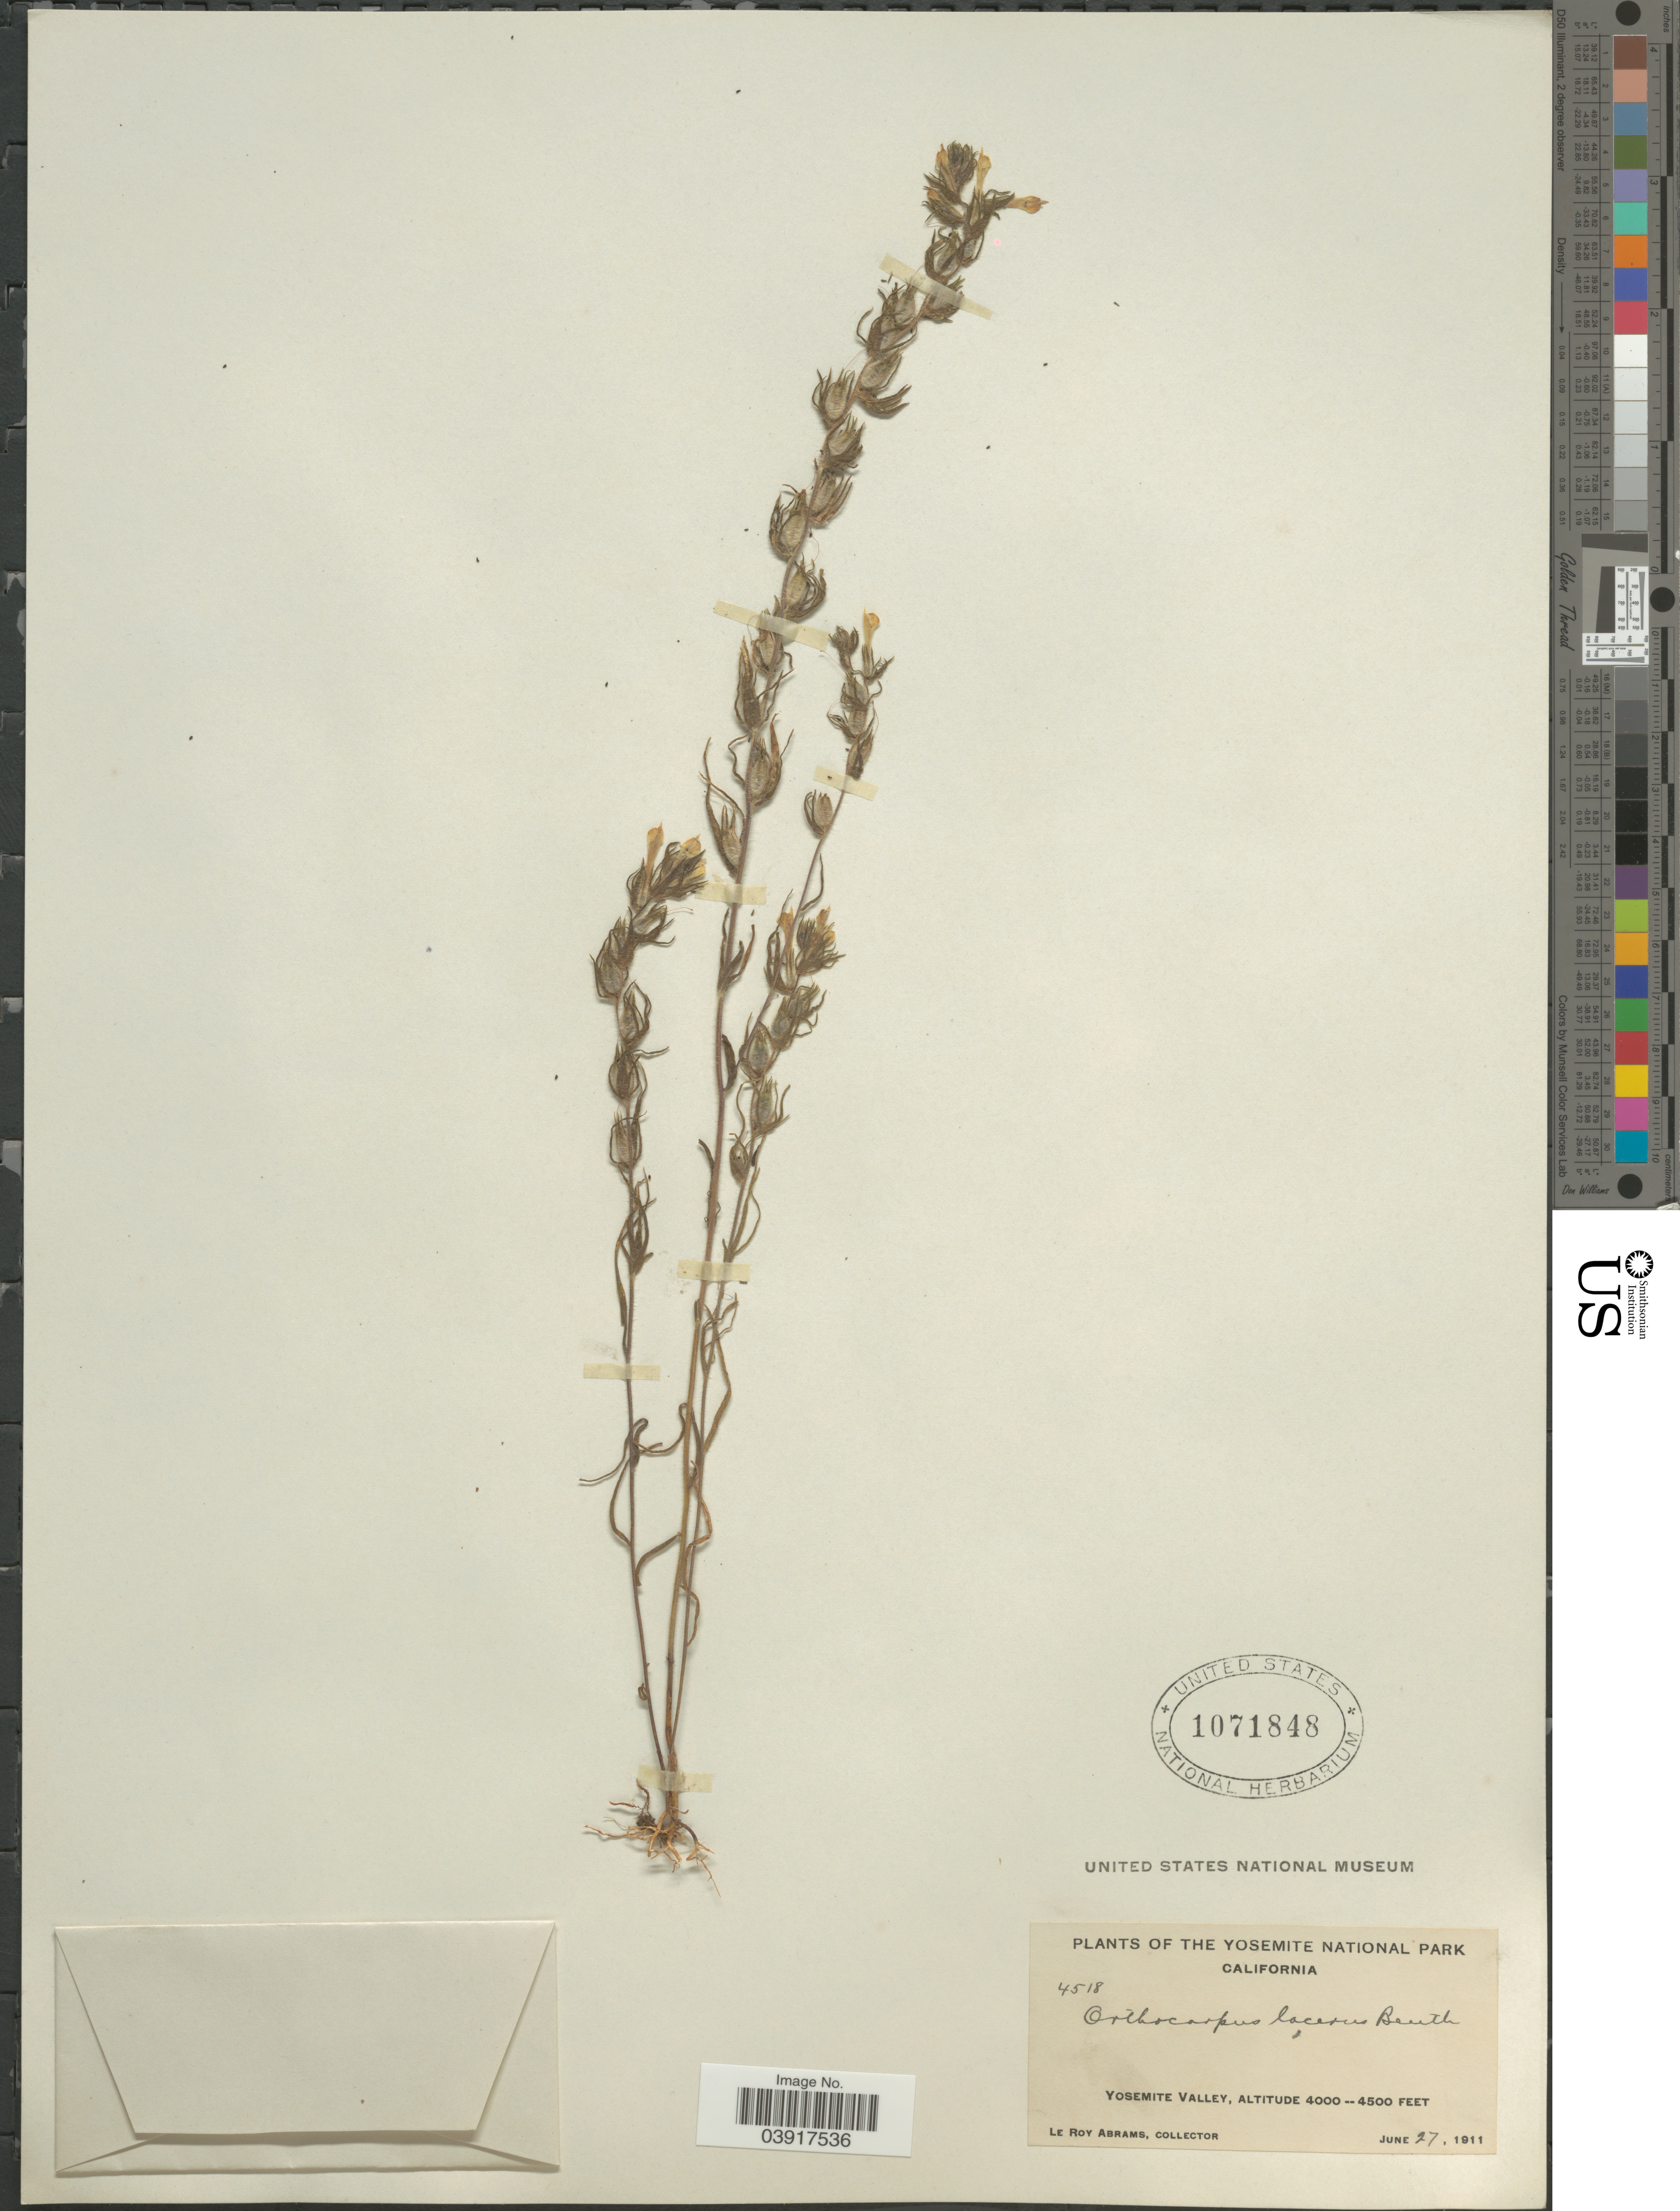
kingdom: Plantae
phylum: Tracheophyta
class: Magnoliopsida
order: Lamiales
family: Orobanchaceae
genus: Orthocarpus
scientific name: Orthocarpus lacerus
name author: Benth.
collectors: L. Abrams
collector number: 4518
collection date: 1911-06-27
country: United States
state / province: California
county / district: Mariposa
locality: The Yosemite National Park. Yosemite Valley.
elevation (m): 1219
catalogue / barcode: US 1071848